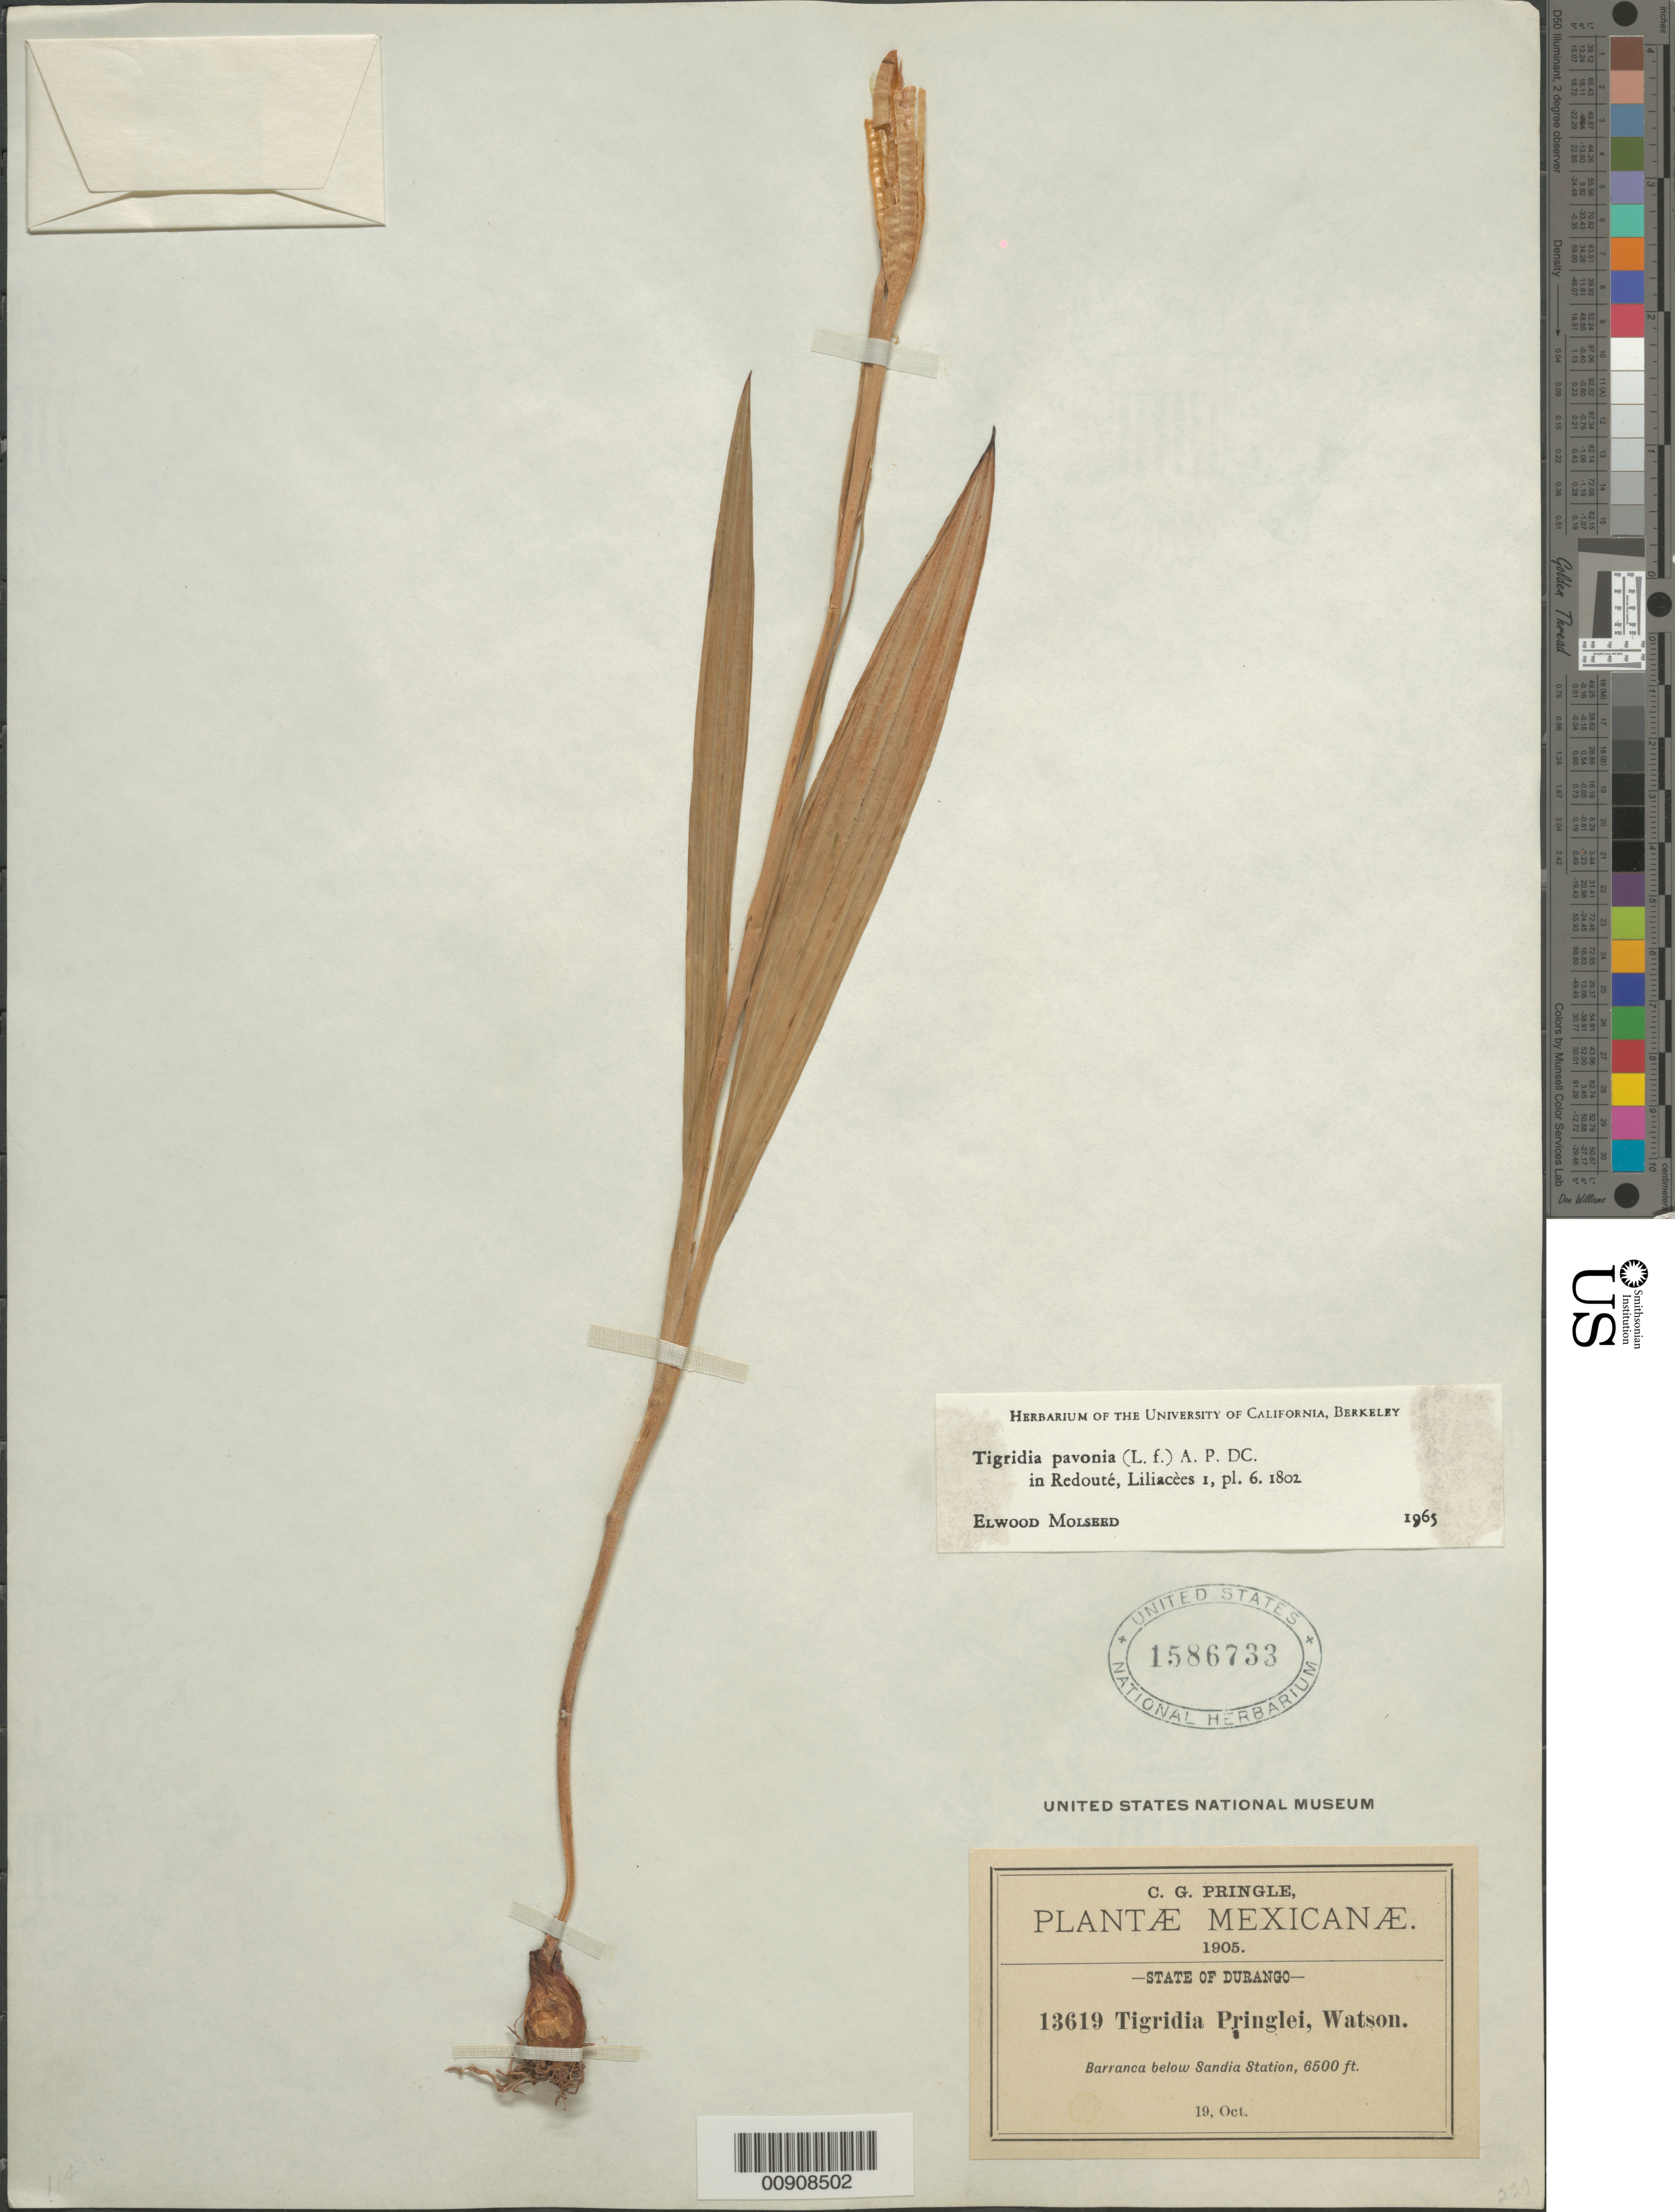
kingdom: Plantae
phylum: Tracheophyta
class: Liliopsida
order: Asparagales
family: Iridaceae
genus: Tigridia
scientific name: Tigridia pavonia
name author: (L. f.) DC.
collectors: C. G. Pringle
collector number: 13619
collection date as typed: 19 Oct 1905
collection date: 1905-10-19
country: Mexico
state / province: Durango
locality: Barranca below Sandia Station, State of Durango.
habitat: Barranca.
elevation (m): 1981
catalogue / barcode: US 1586733